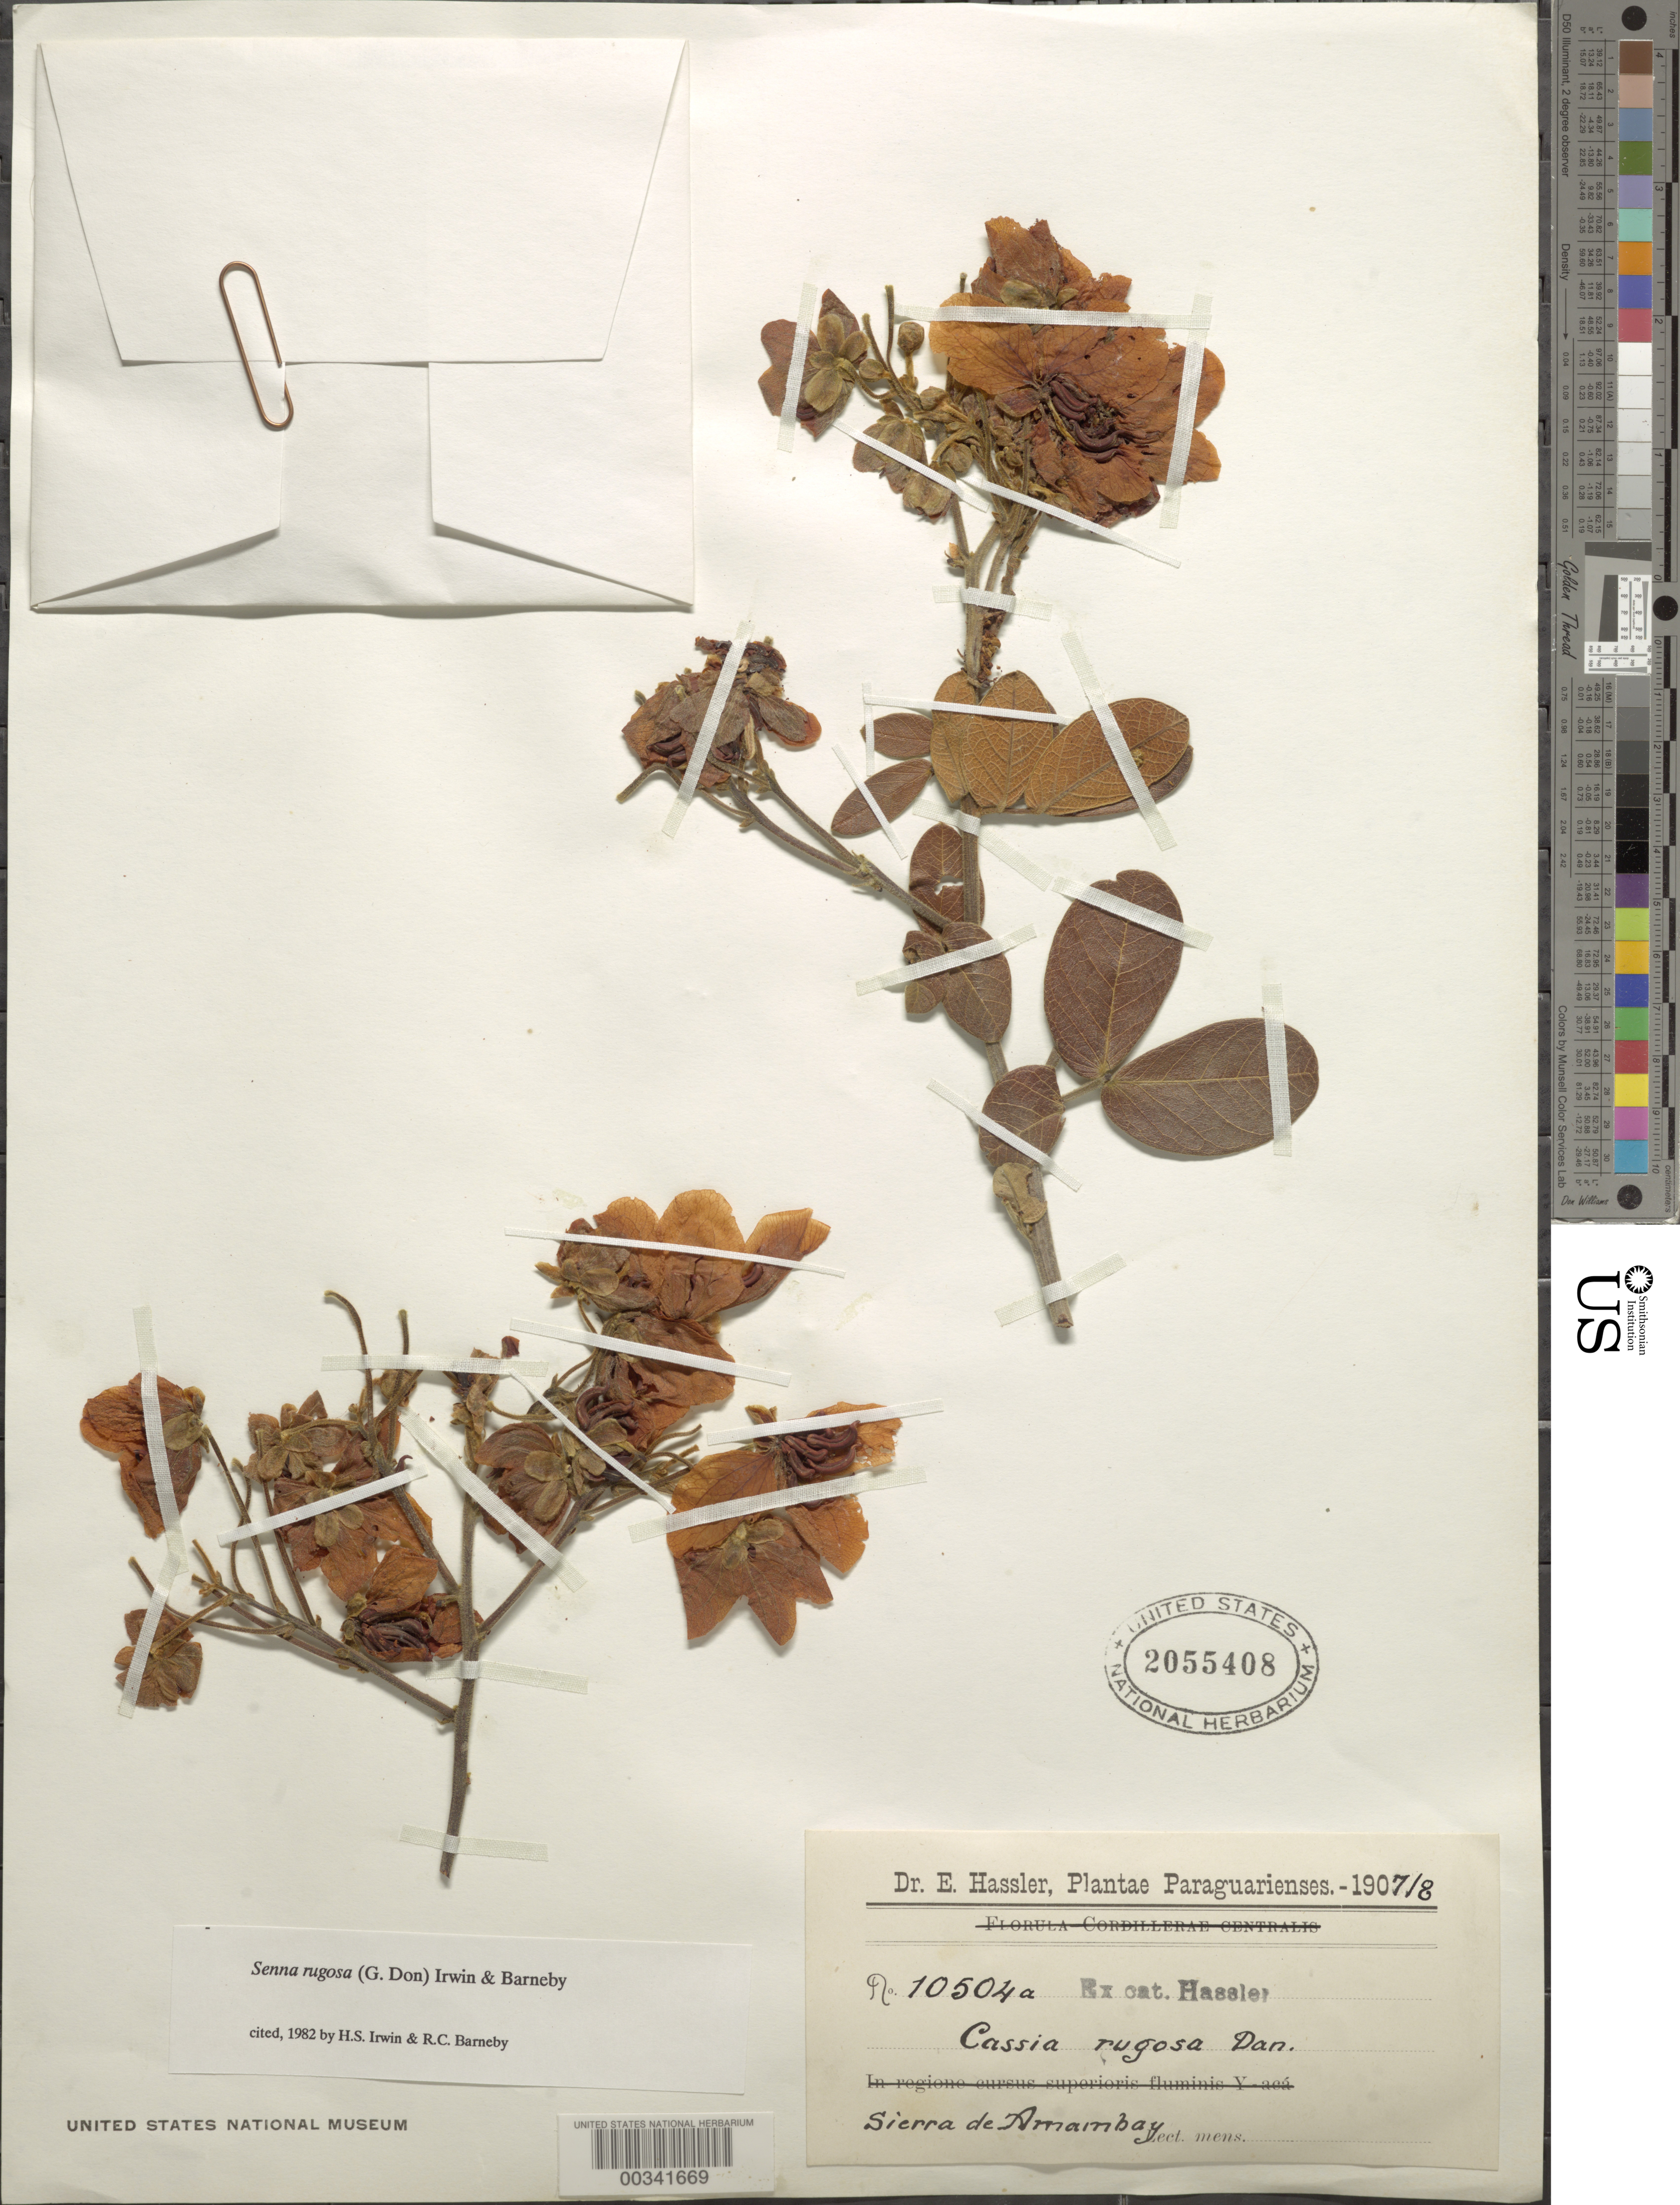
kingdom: Plantae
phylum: Tracheophyta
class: Magnoliopsida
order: Fabales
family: Fabaceae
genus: Senna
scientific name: Senna rugosa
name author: (G. Don) H.S. Irwin & Barneby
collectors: E. Hassler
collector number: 10504a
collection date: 1907/1908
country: Paraguay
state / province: Amambay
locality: Sierra de Amambay,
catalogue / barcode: US 2055408